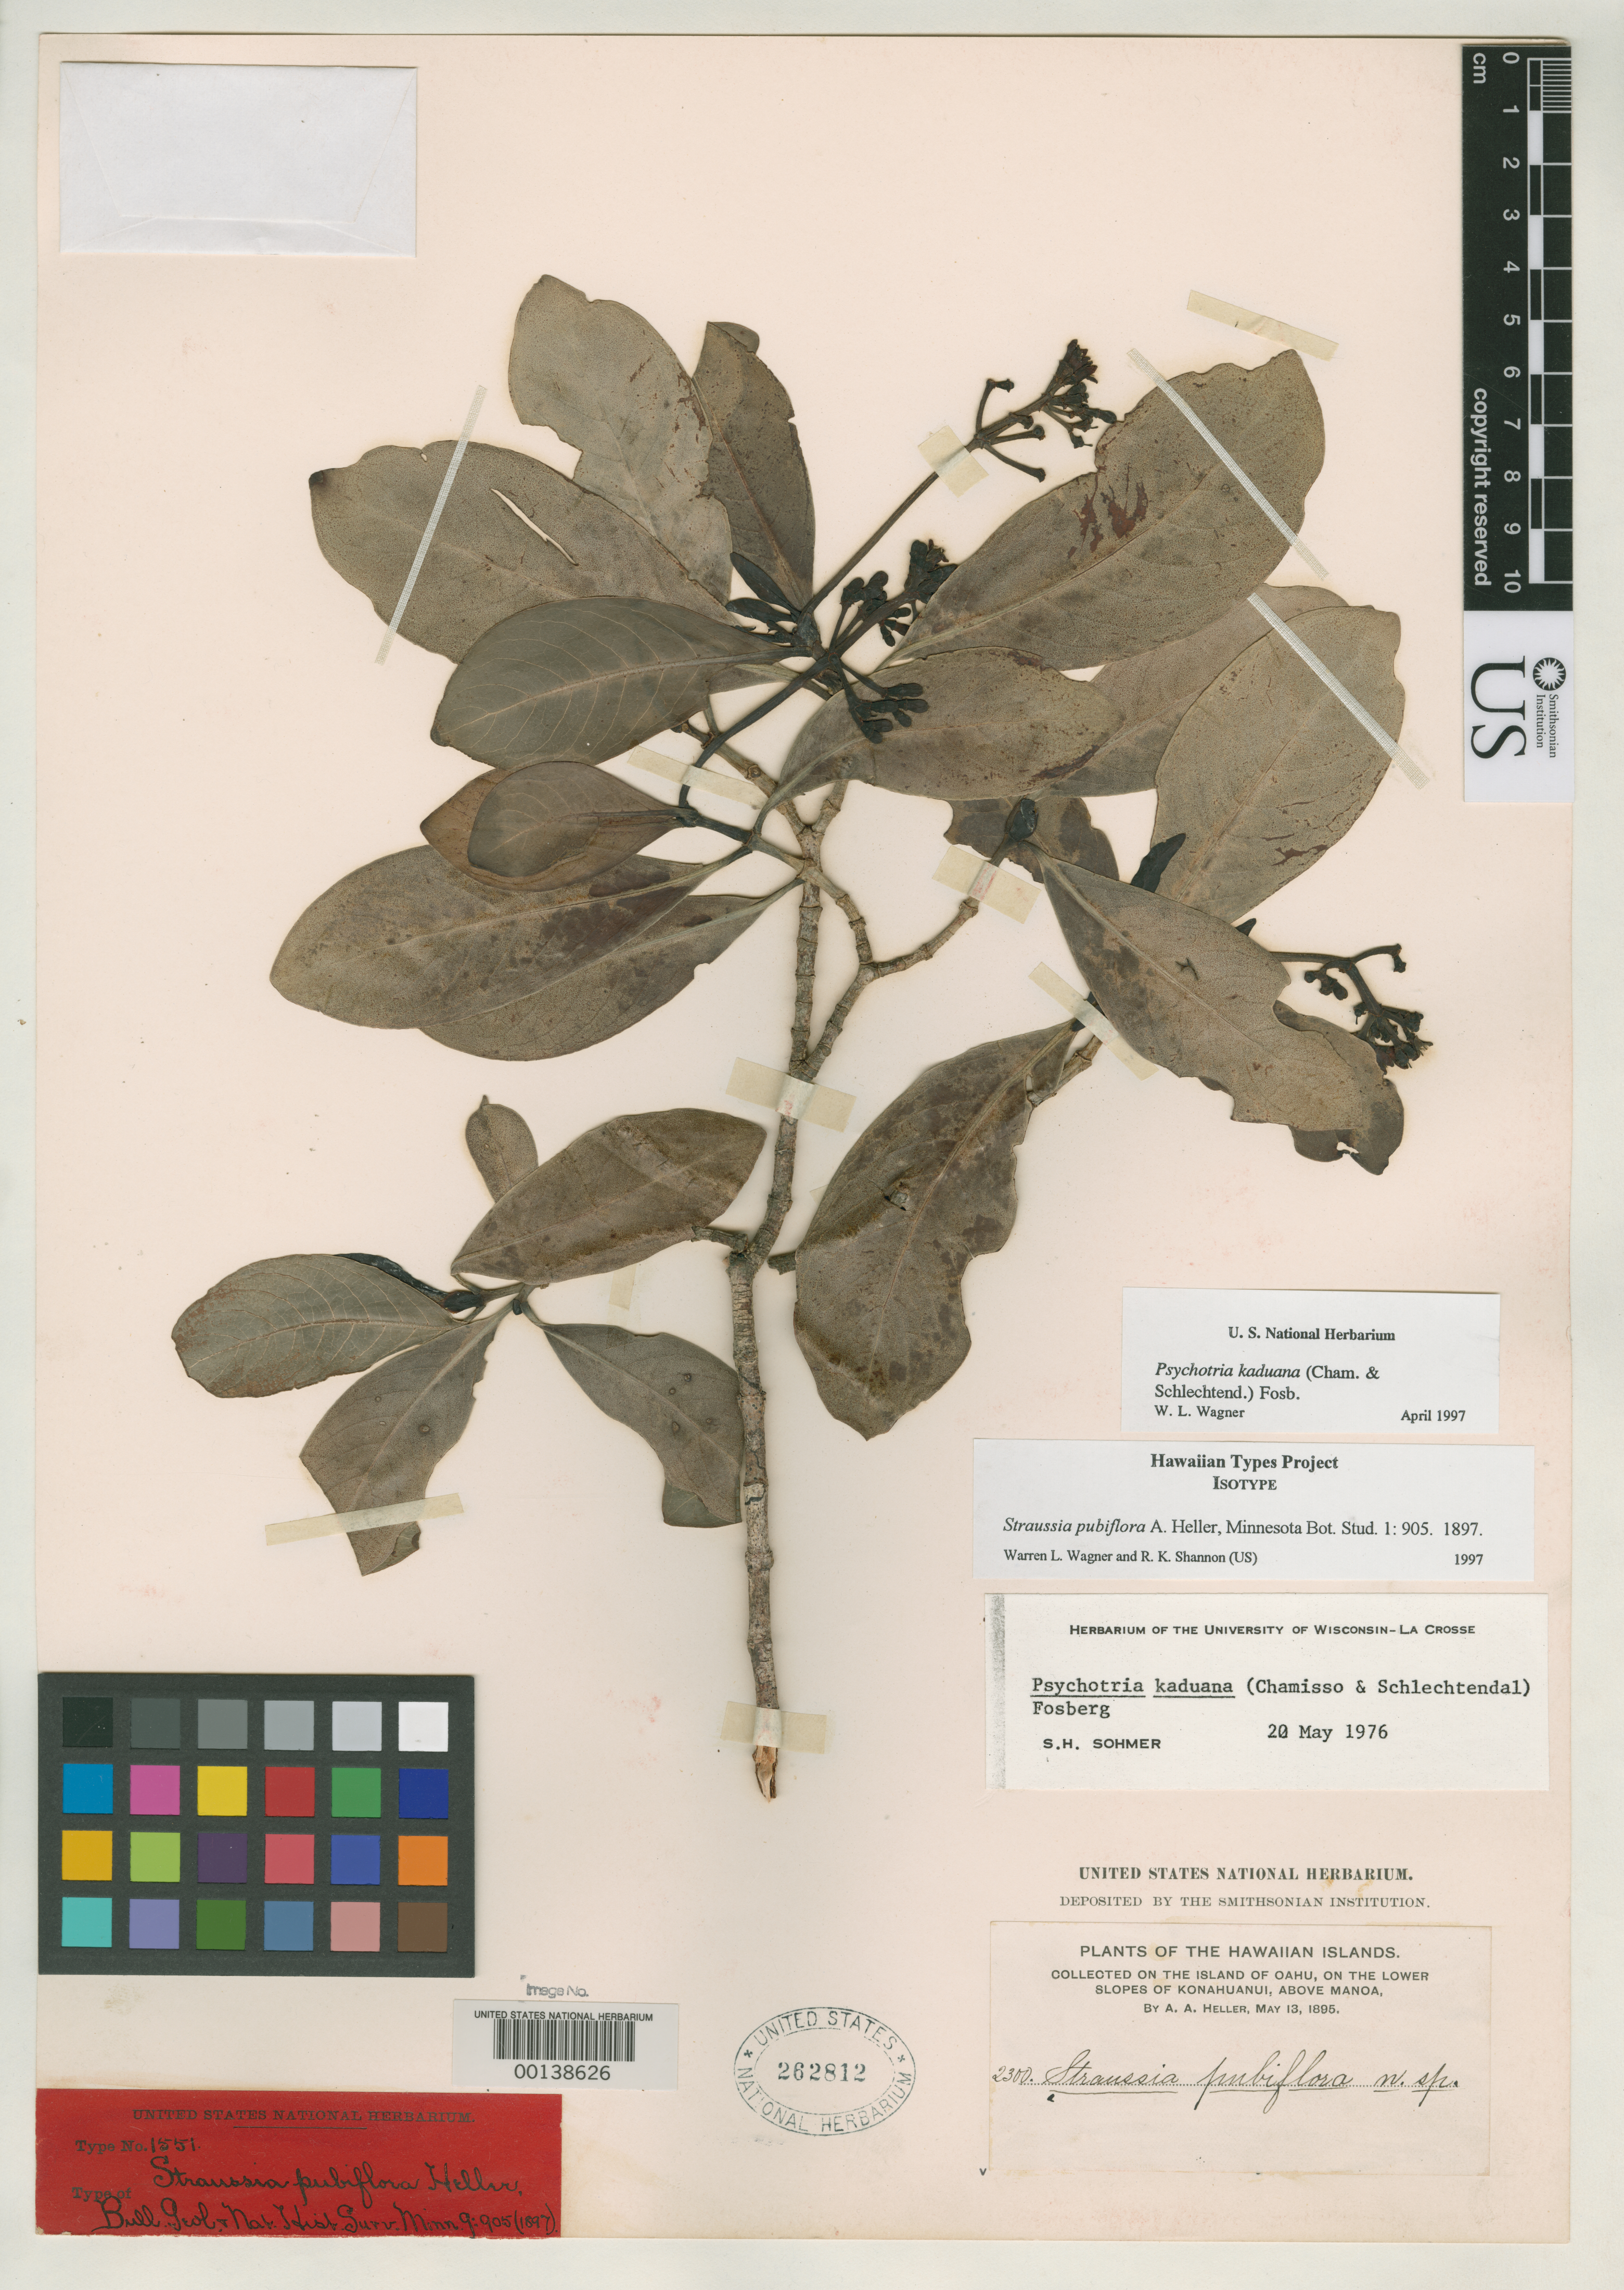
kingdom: Plantae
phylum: Tracheophyta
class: Magnoliopsida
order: Gentianales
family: Rubiaceae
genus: Straussia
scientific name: Straussia pubiflora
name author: A. Heller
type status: Isotype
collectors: A. A. Heller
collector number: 2300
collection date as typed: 13 May 1895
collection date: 1895-05-13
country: United States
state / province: Hawaii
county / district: Honolulu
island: Oahu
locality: Lower slopes of Konahuanui, above Manoa.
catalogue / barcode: US 262812